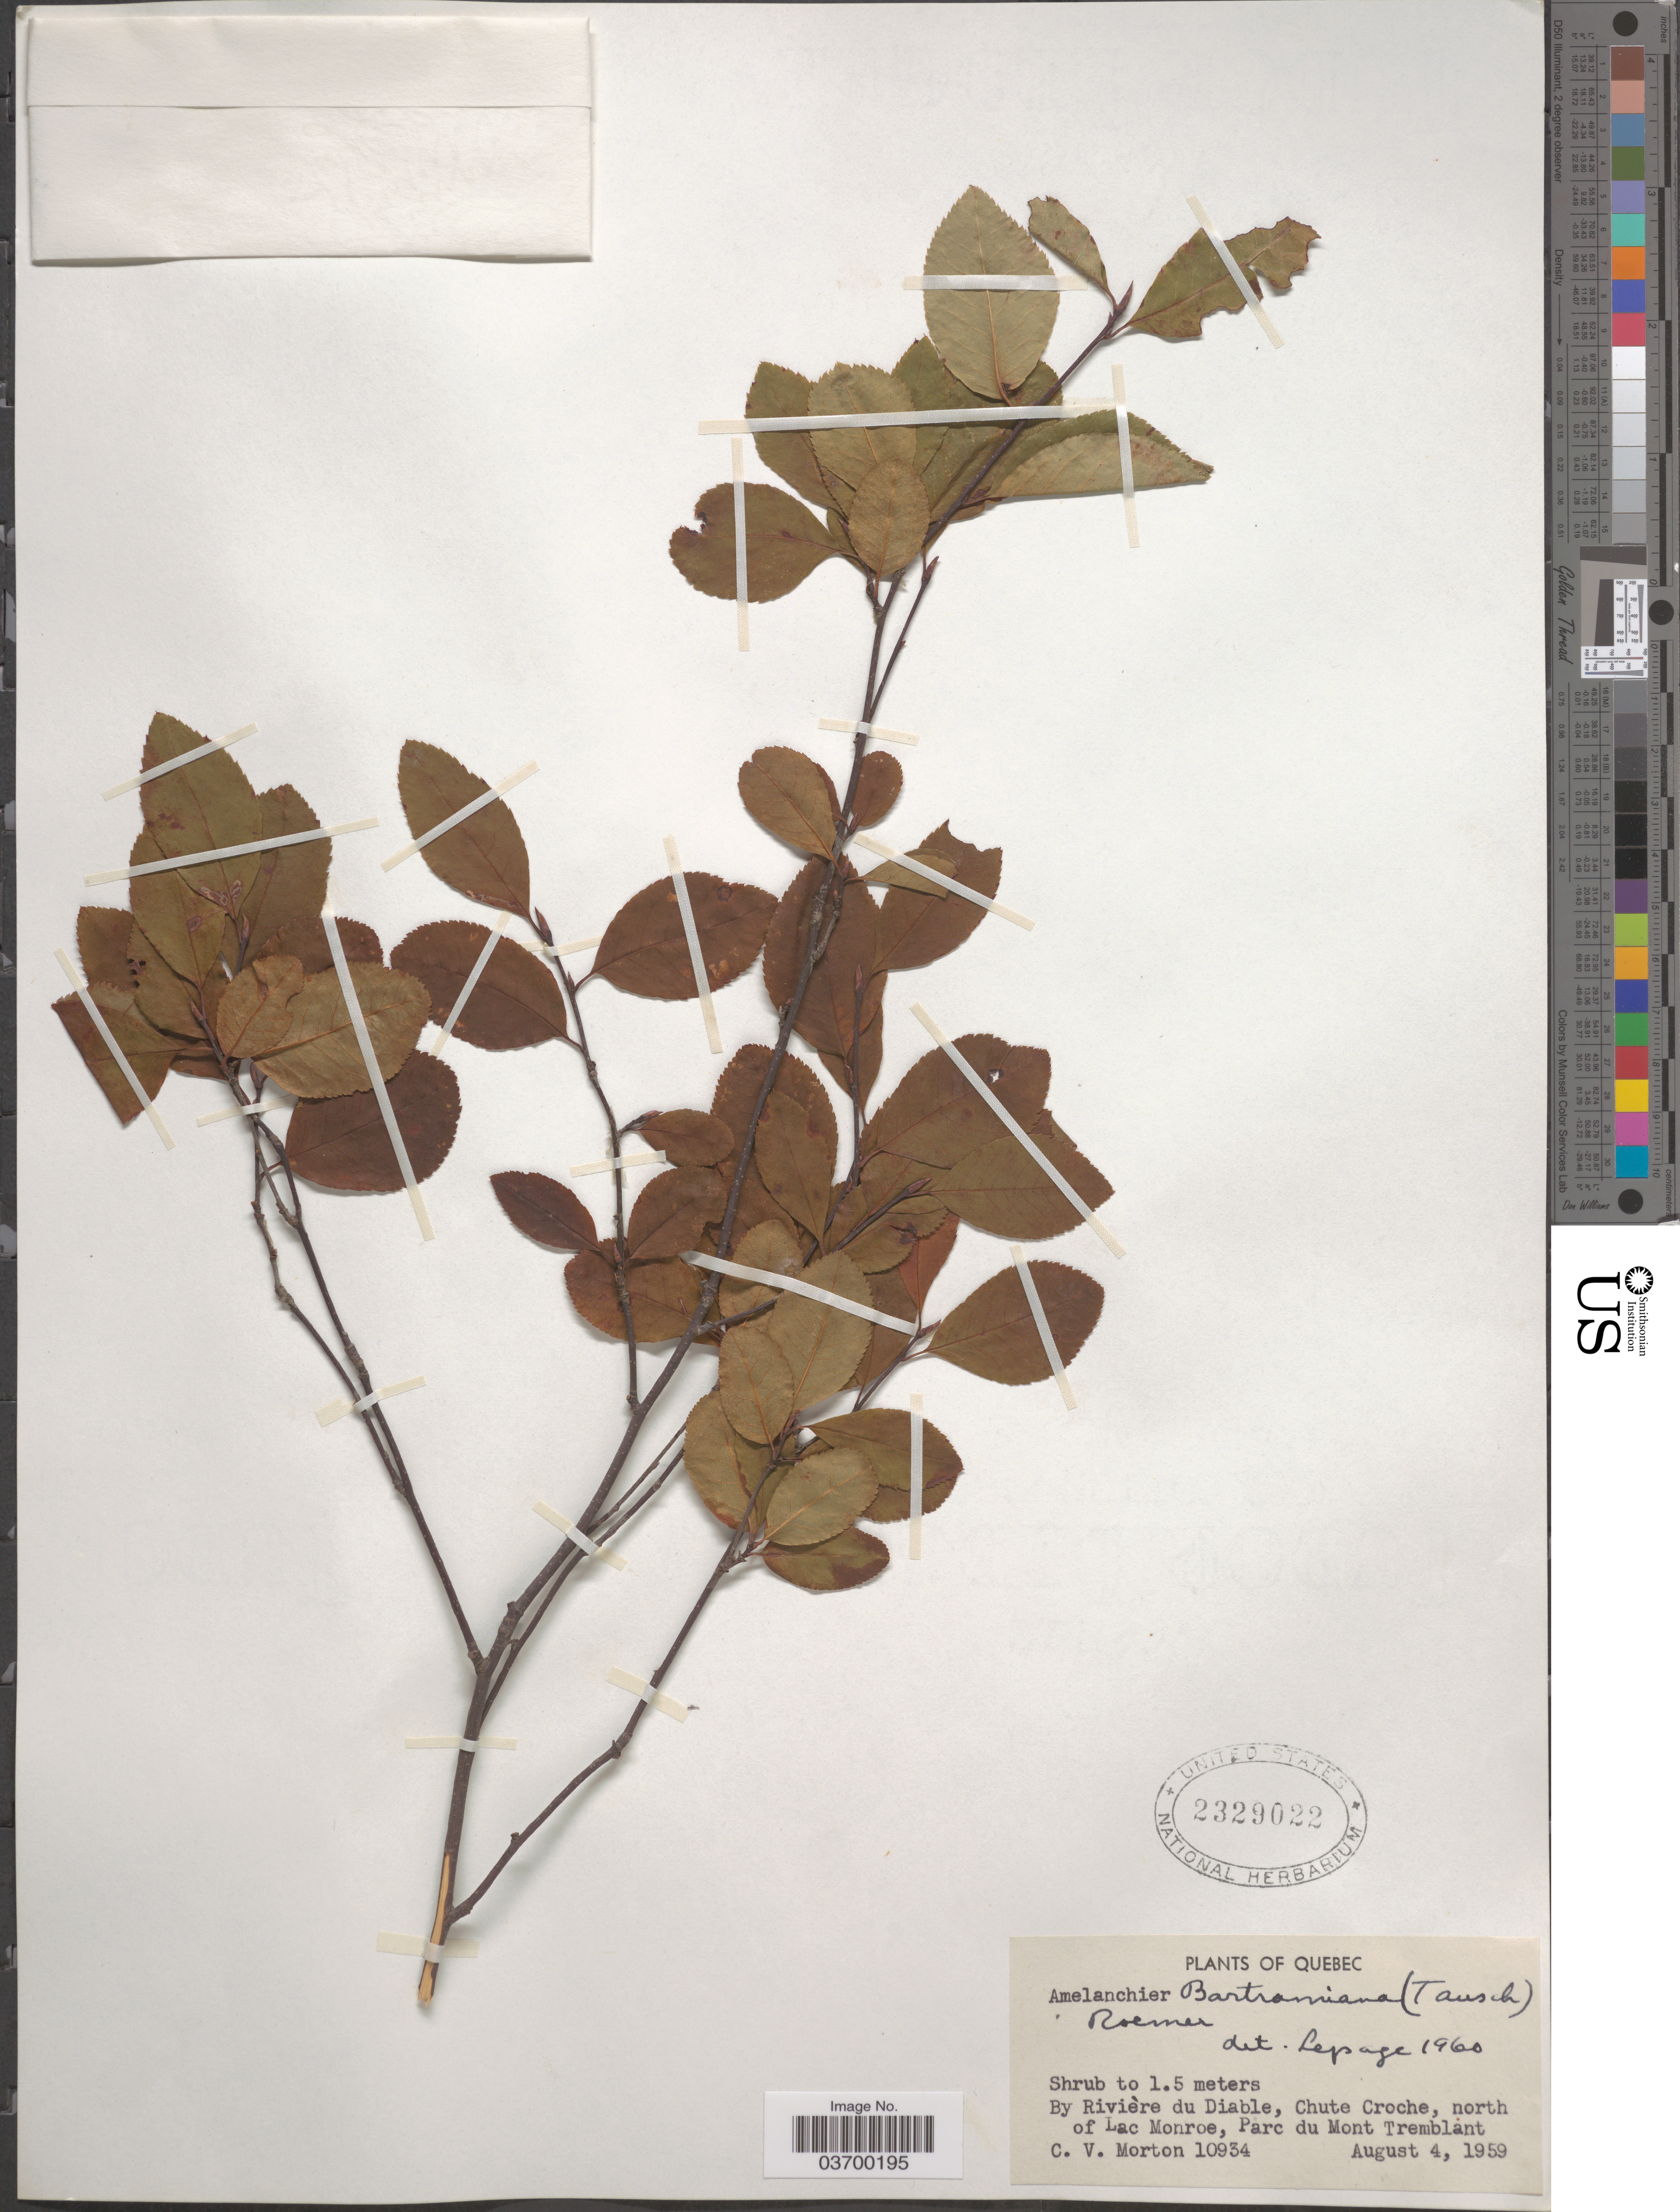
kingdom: Plantae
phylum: Tracheophyta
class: Magnoliopsida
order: Rosales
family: Rosaceae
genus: Amelanchier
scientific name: Amelanchier bartramiana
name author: (Tausch) M. Roem.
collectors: C. V. Morton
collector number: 10934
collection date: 1959-08-04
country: Canada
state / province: Quebec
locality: By Rivière du Diable, Chute Croche, north of Lac Monroe, Parc du Mont Tremblant.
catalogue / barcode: US 2329022